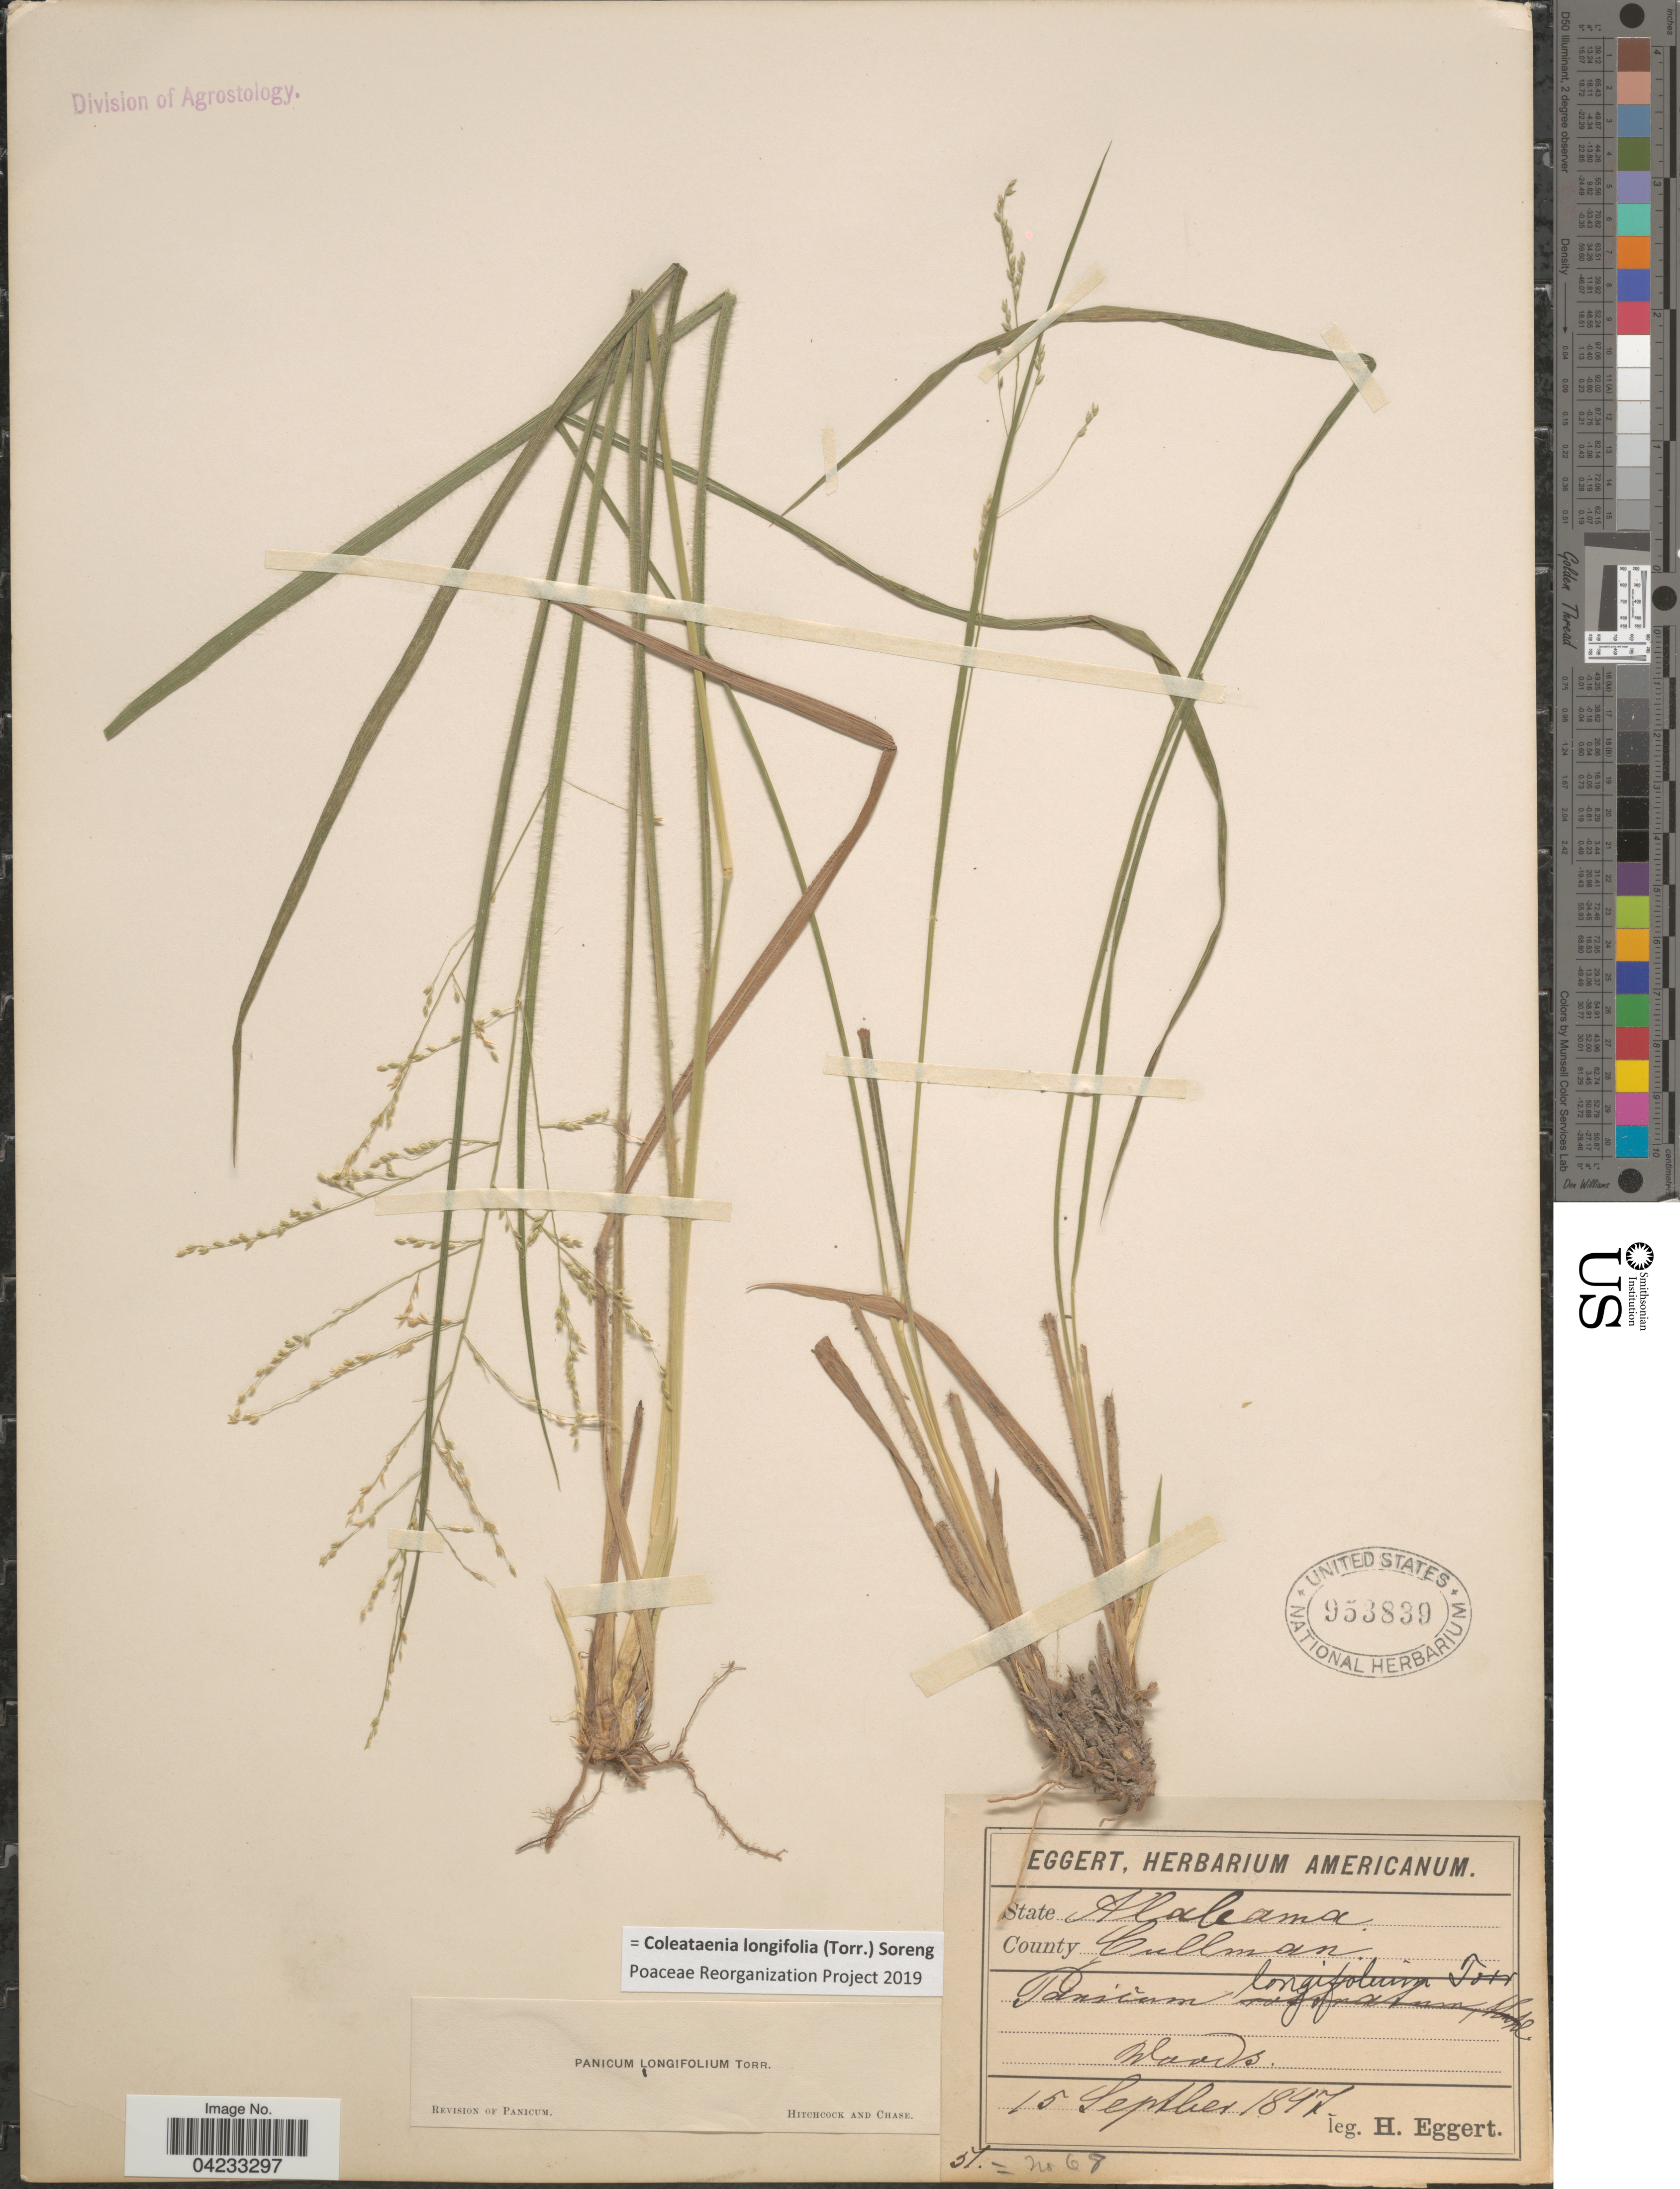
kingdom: Plantae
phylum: Tracheophyta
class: Liliopsida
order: Poales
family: Poaceae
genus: Coleataenia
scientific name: Coleataenia longifolia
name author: (Torr.) Soreng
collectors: H. Eggert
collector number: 68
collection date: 1897-09-15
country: United States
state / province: Alabama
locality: County Cullman. Woods.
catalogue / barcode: US 953839